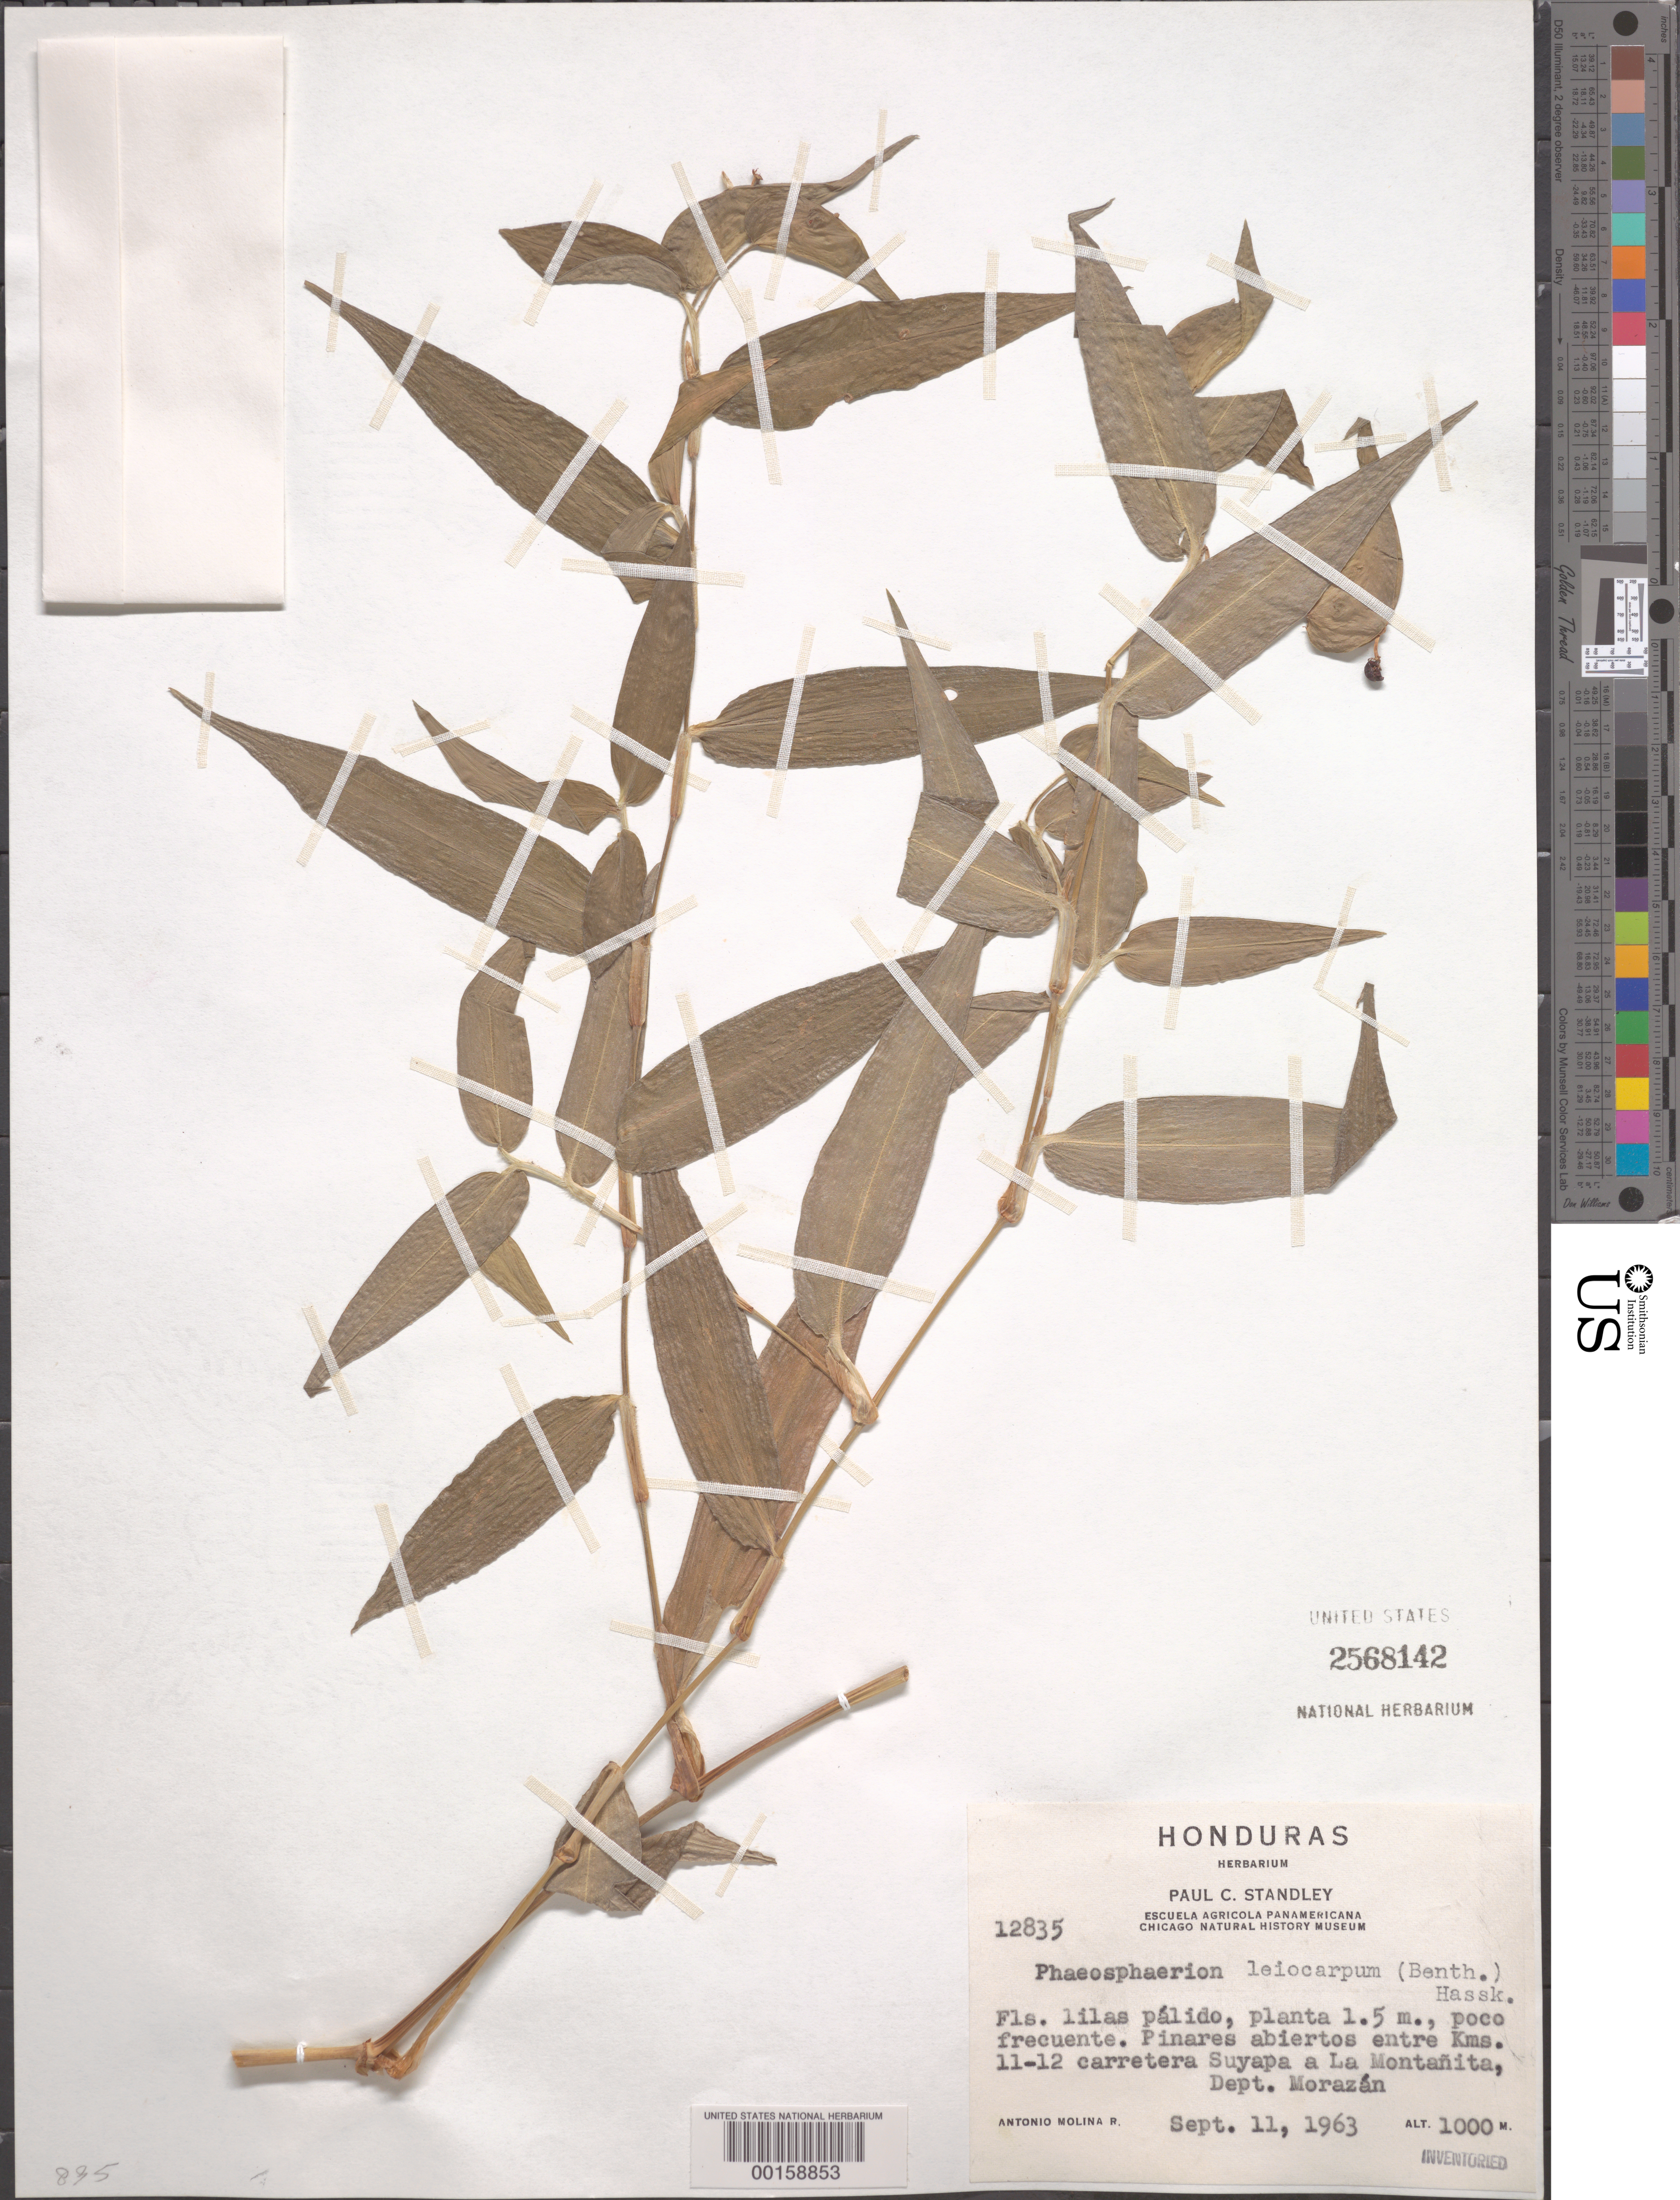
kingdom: Plantae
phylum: Tracheophyta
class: Liliopsida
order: Commelinales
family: Commelinaceae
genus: Commelina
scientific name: Commelina leiocarpa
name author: Benth.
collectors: A. Molina R.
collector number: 12835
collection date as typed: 11 Sep 1963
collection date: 1963-09-11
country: Honduras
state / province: Fco. Morazán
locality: Suyapa / La Montanita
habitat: Open forest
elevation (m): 1000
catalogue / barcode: US 2568142